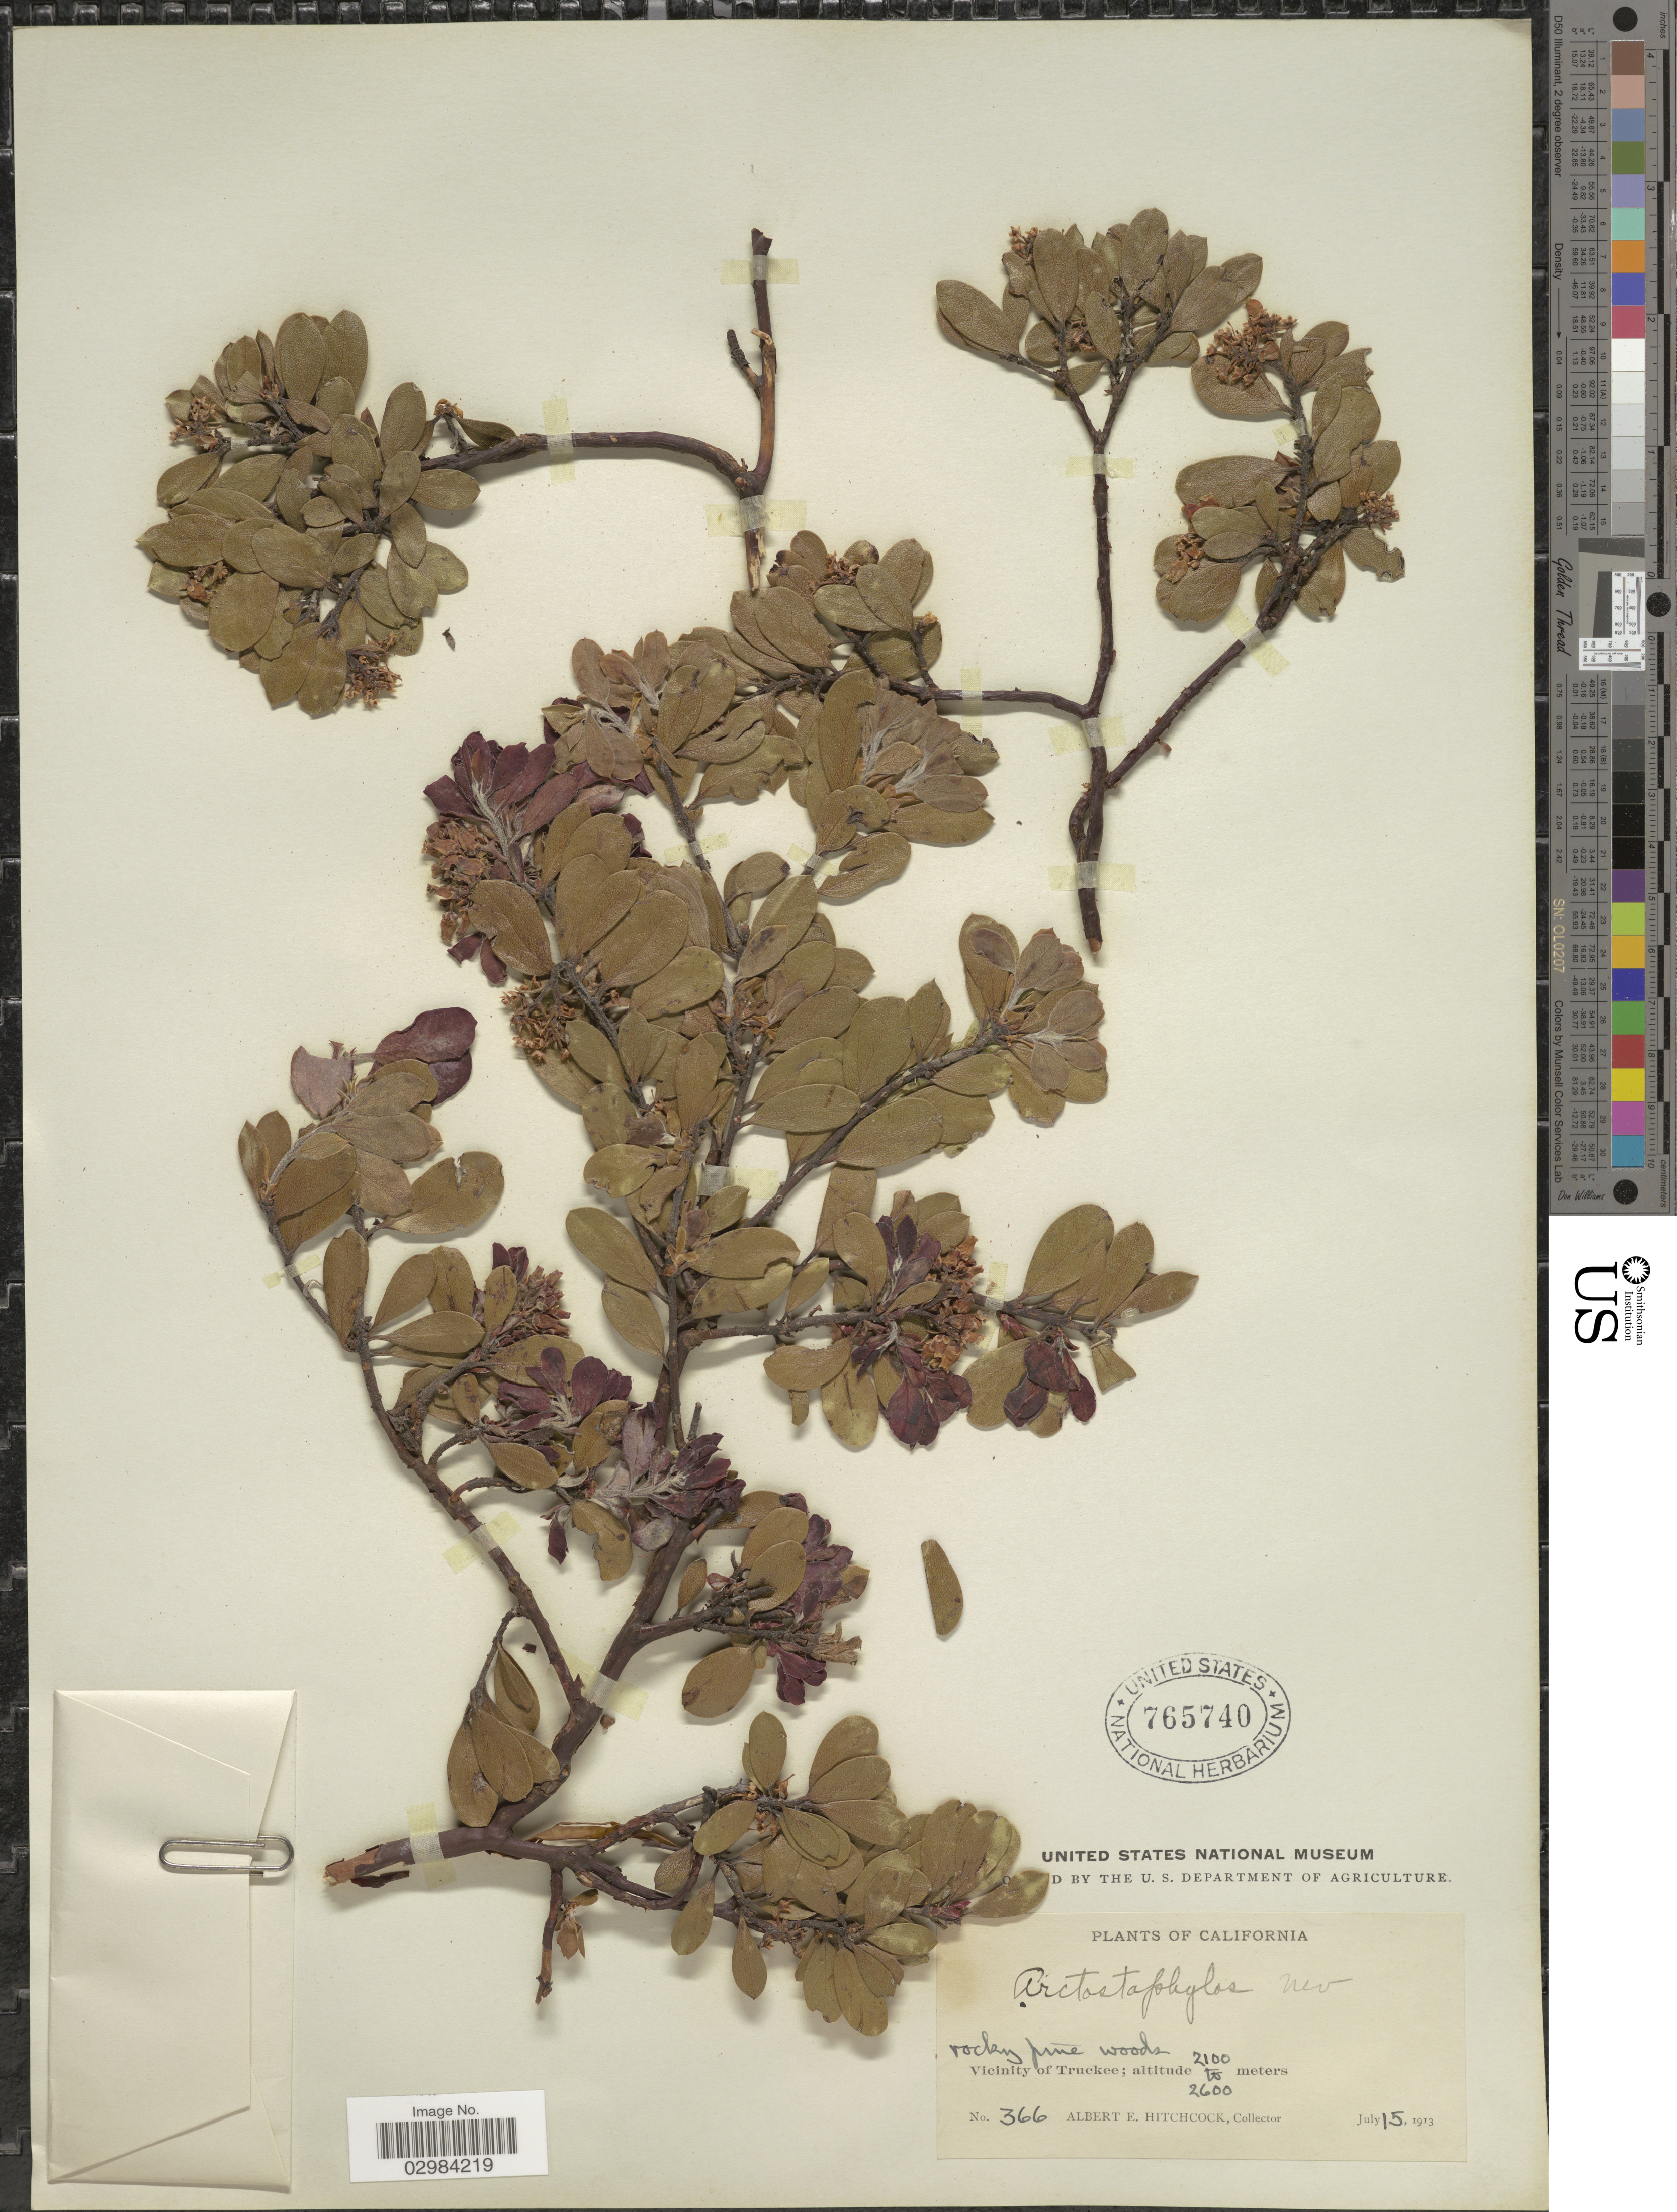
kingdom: Plantae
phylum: Tracheophyta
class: Magnoliopsida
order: Ericales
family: Ericaceae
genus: Arctostaphylos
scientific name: Arctostaphylos nevadensis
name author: A. Gray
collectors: A. Hitchcock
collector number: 366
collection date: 1913-07-15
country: United States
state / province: California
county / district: Nevada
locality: Vicinity of Truckee.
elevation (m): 2100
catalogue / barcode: US 765740